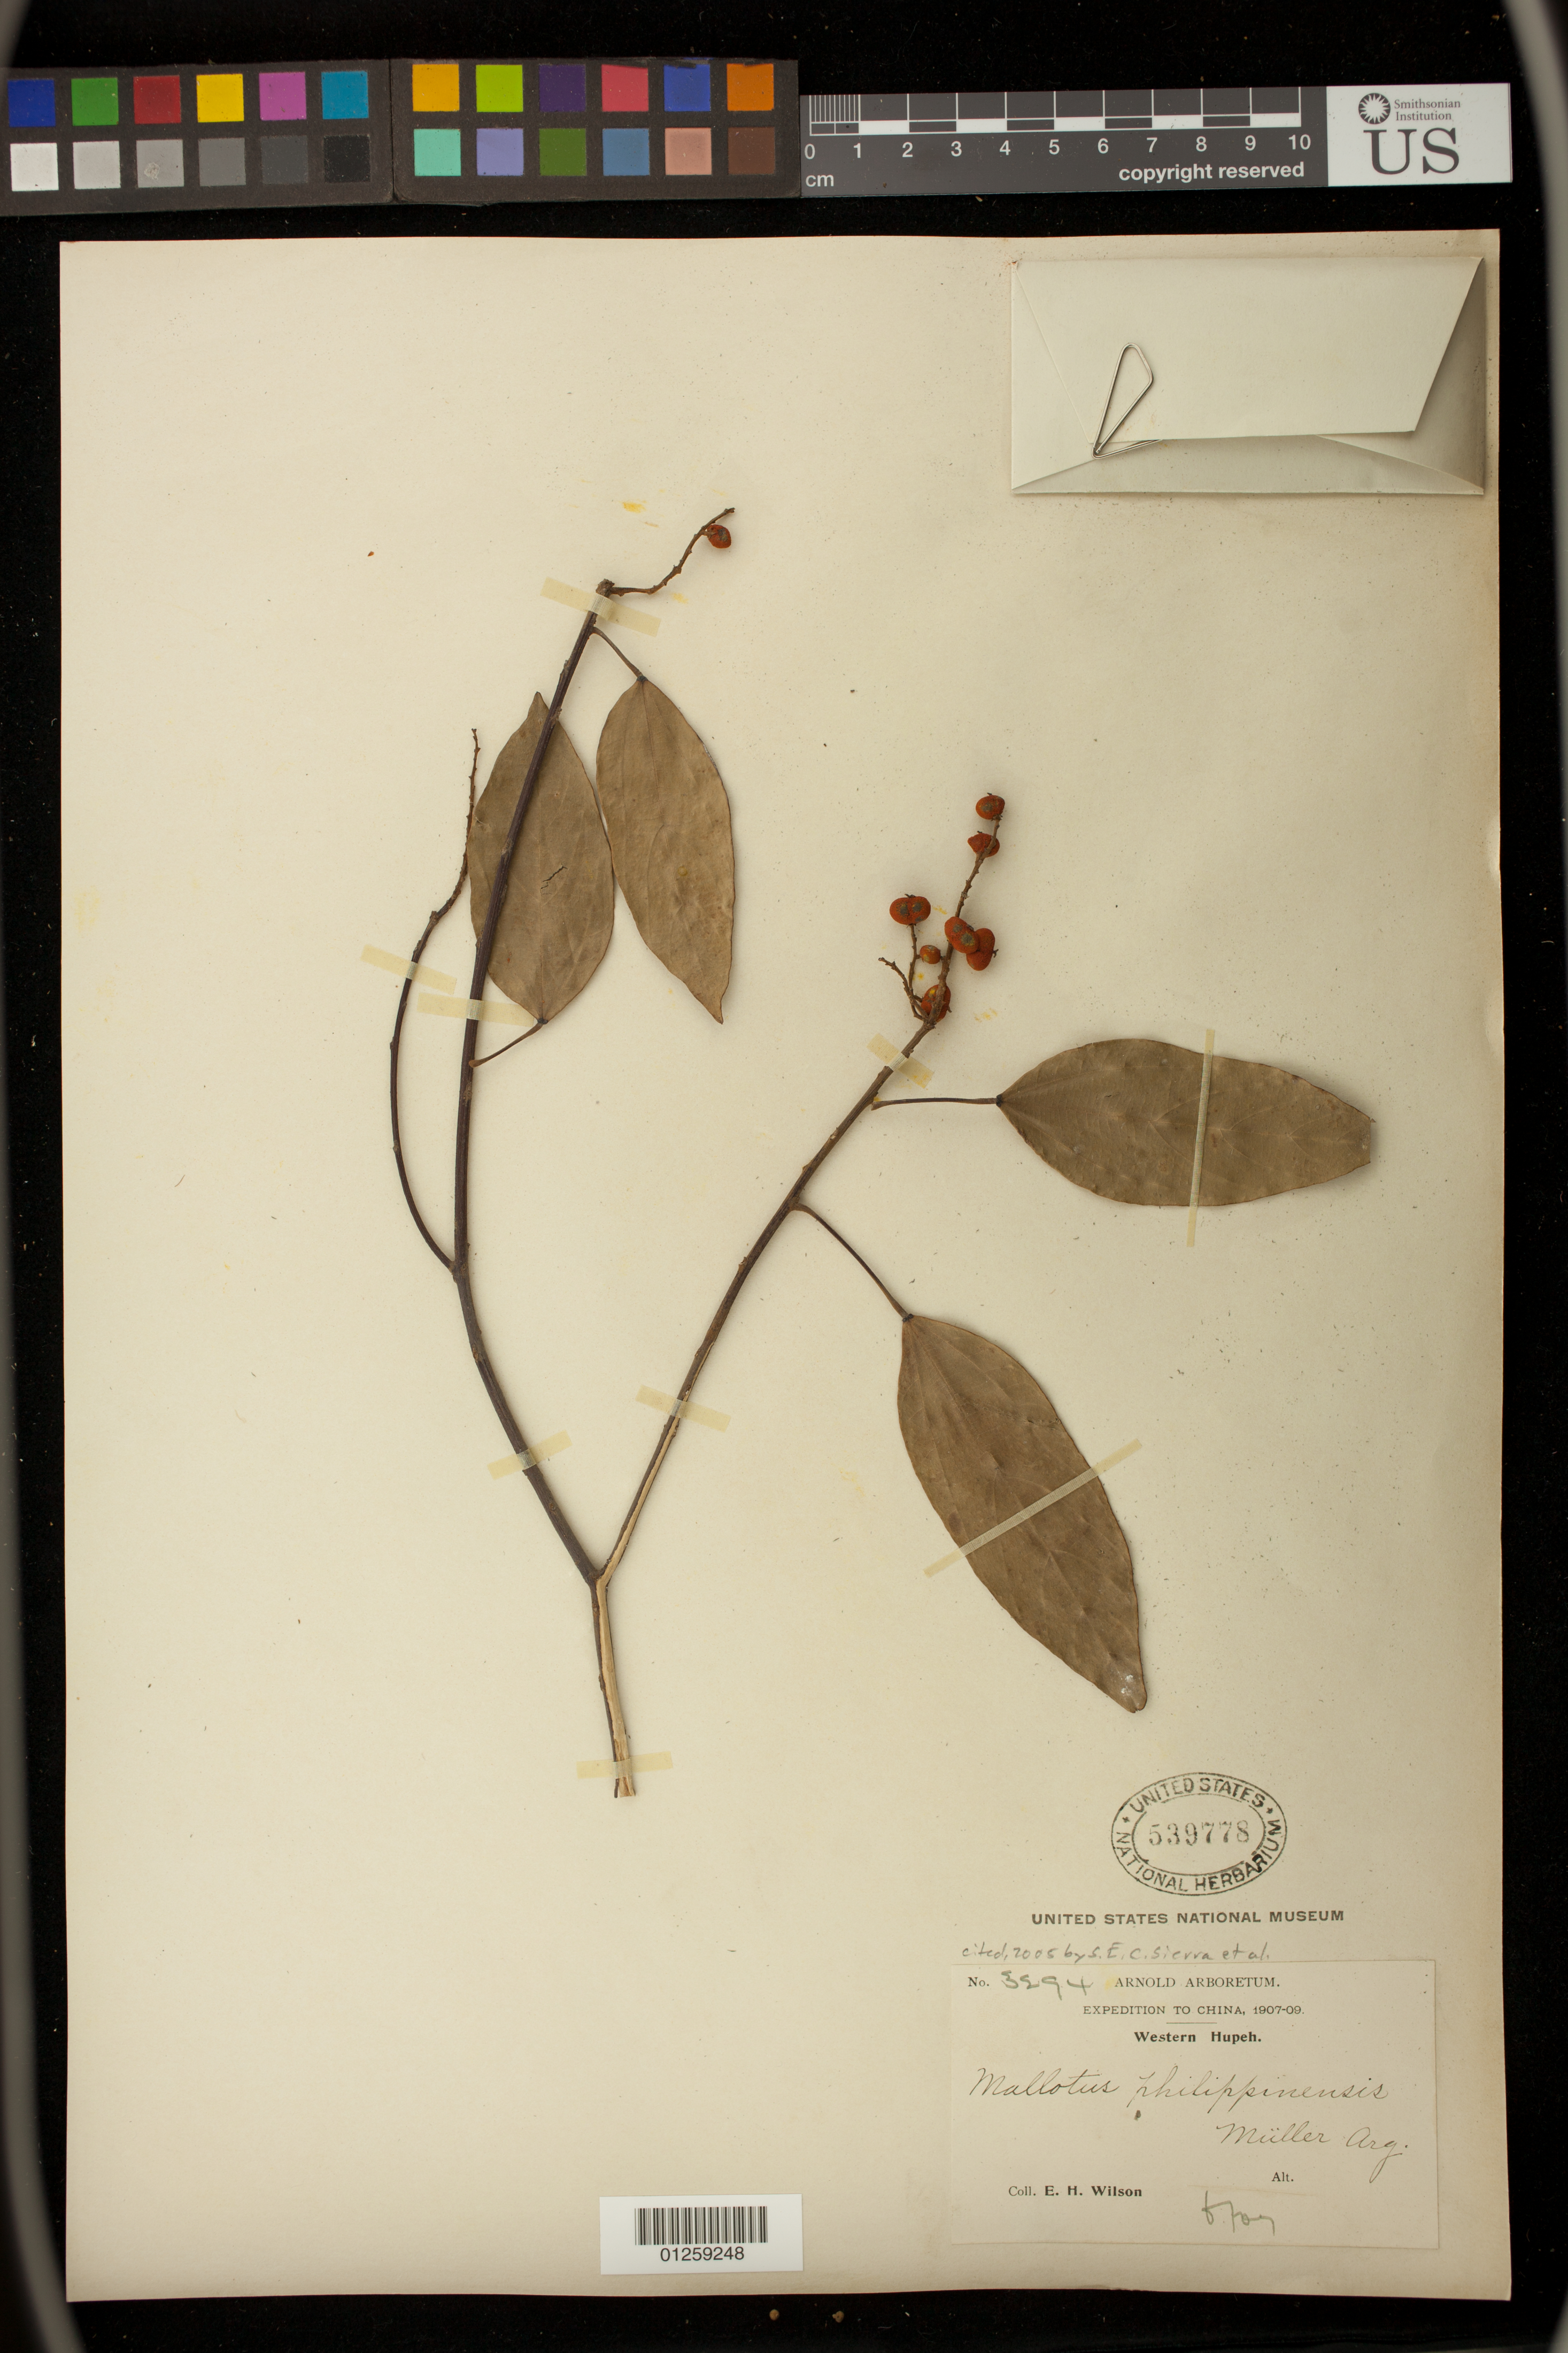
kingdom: Plantae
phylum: Tracheophyta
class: Magnoliopsida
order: Malpighiales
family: Euphorbiaceae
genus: Mallotus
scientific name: Mallotus philippensis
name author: (Lam.) Müll. Arg.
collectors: E. H. Wilson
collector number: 3294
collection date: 1907/1909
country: China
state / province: Hubei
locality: West Hupeh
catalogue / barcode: US 539778